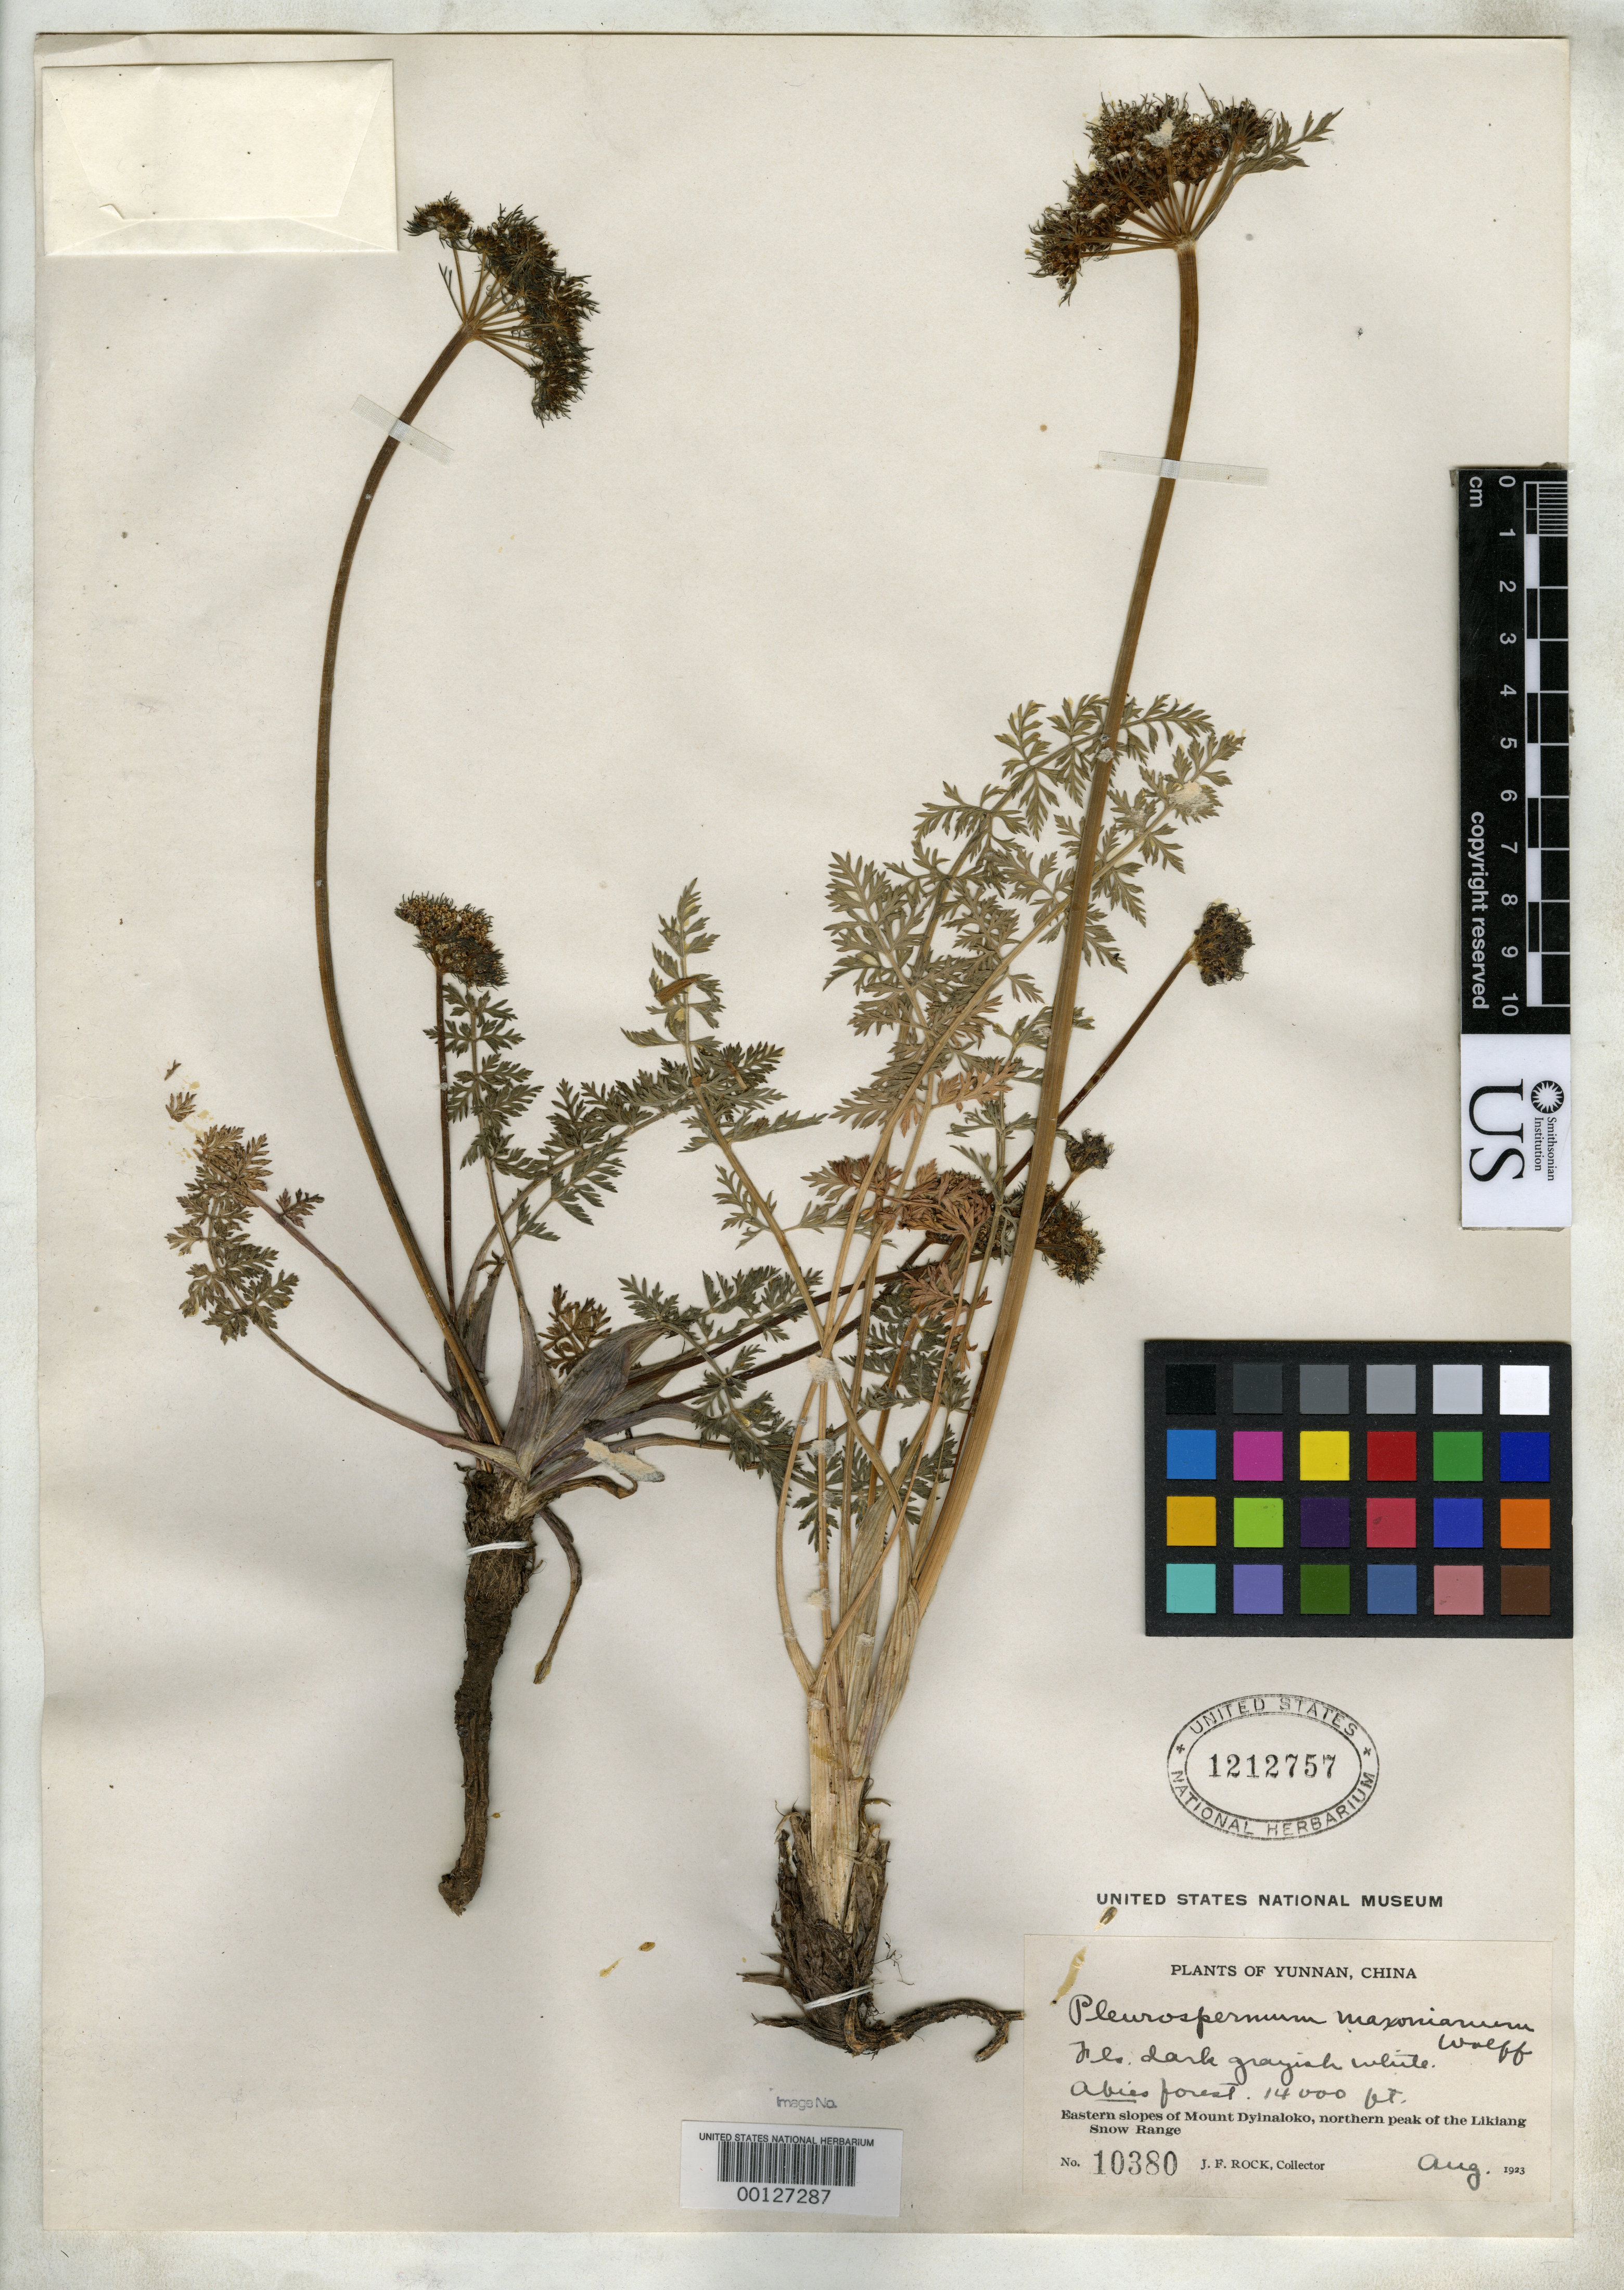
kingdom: Plantae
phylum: Tracheophyta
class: Magnoliopsida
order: Apiales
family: Apiaceae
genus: Ligusticum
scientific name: Ligusticum maxonianum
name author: H. Wolff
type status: Isotype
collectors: J. F. Rock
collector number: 10380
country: China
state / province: Yunnan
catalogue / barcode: US 1212757